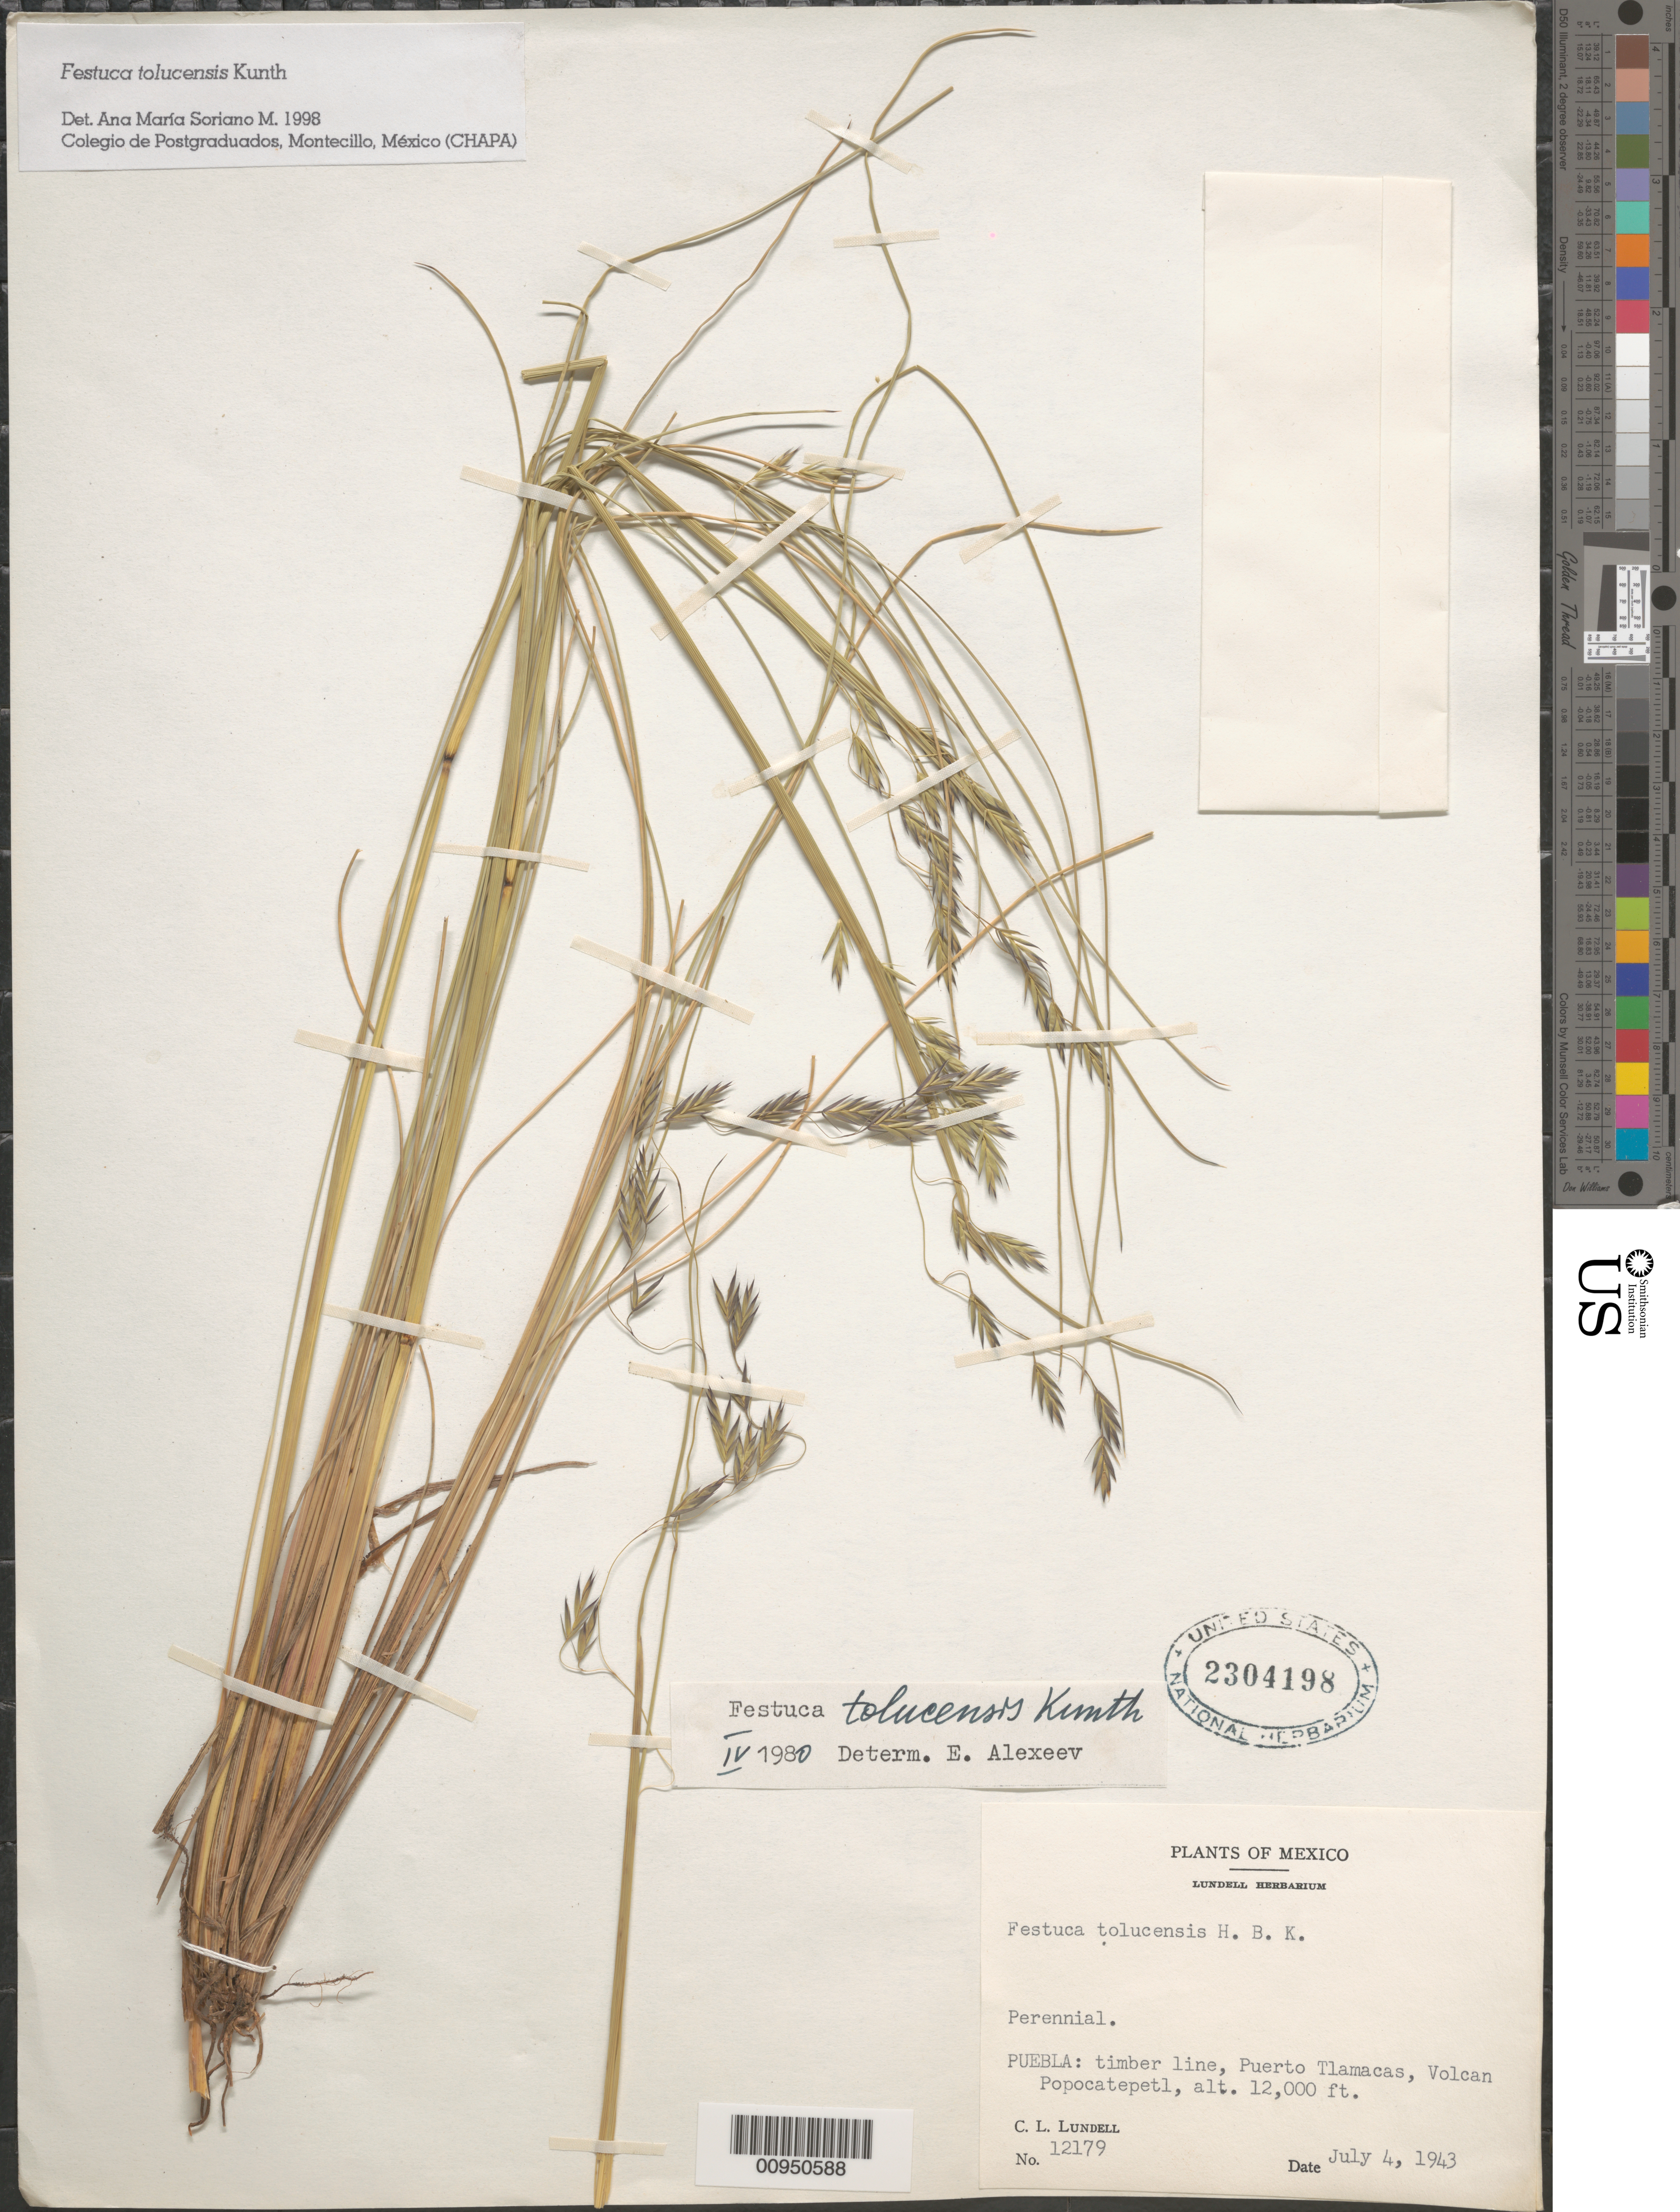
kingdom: Plantae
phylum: Tracheophyta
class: Liliopsida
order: Poales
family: Poaceae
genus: Festuca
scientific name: Festuca tolucensis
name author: Kunth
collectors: C. L. Lundell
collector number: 12179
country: Mexico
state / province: Puebla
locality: Puerto Tlamacas, Volcan Popocatepetl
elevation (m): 3658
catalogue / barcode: US 2304198